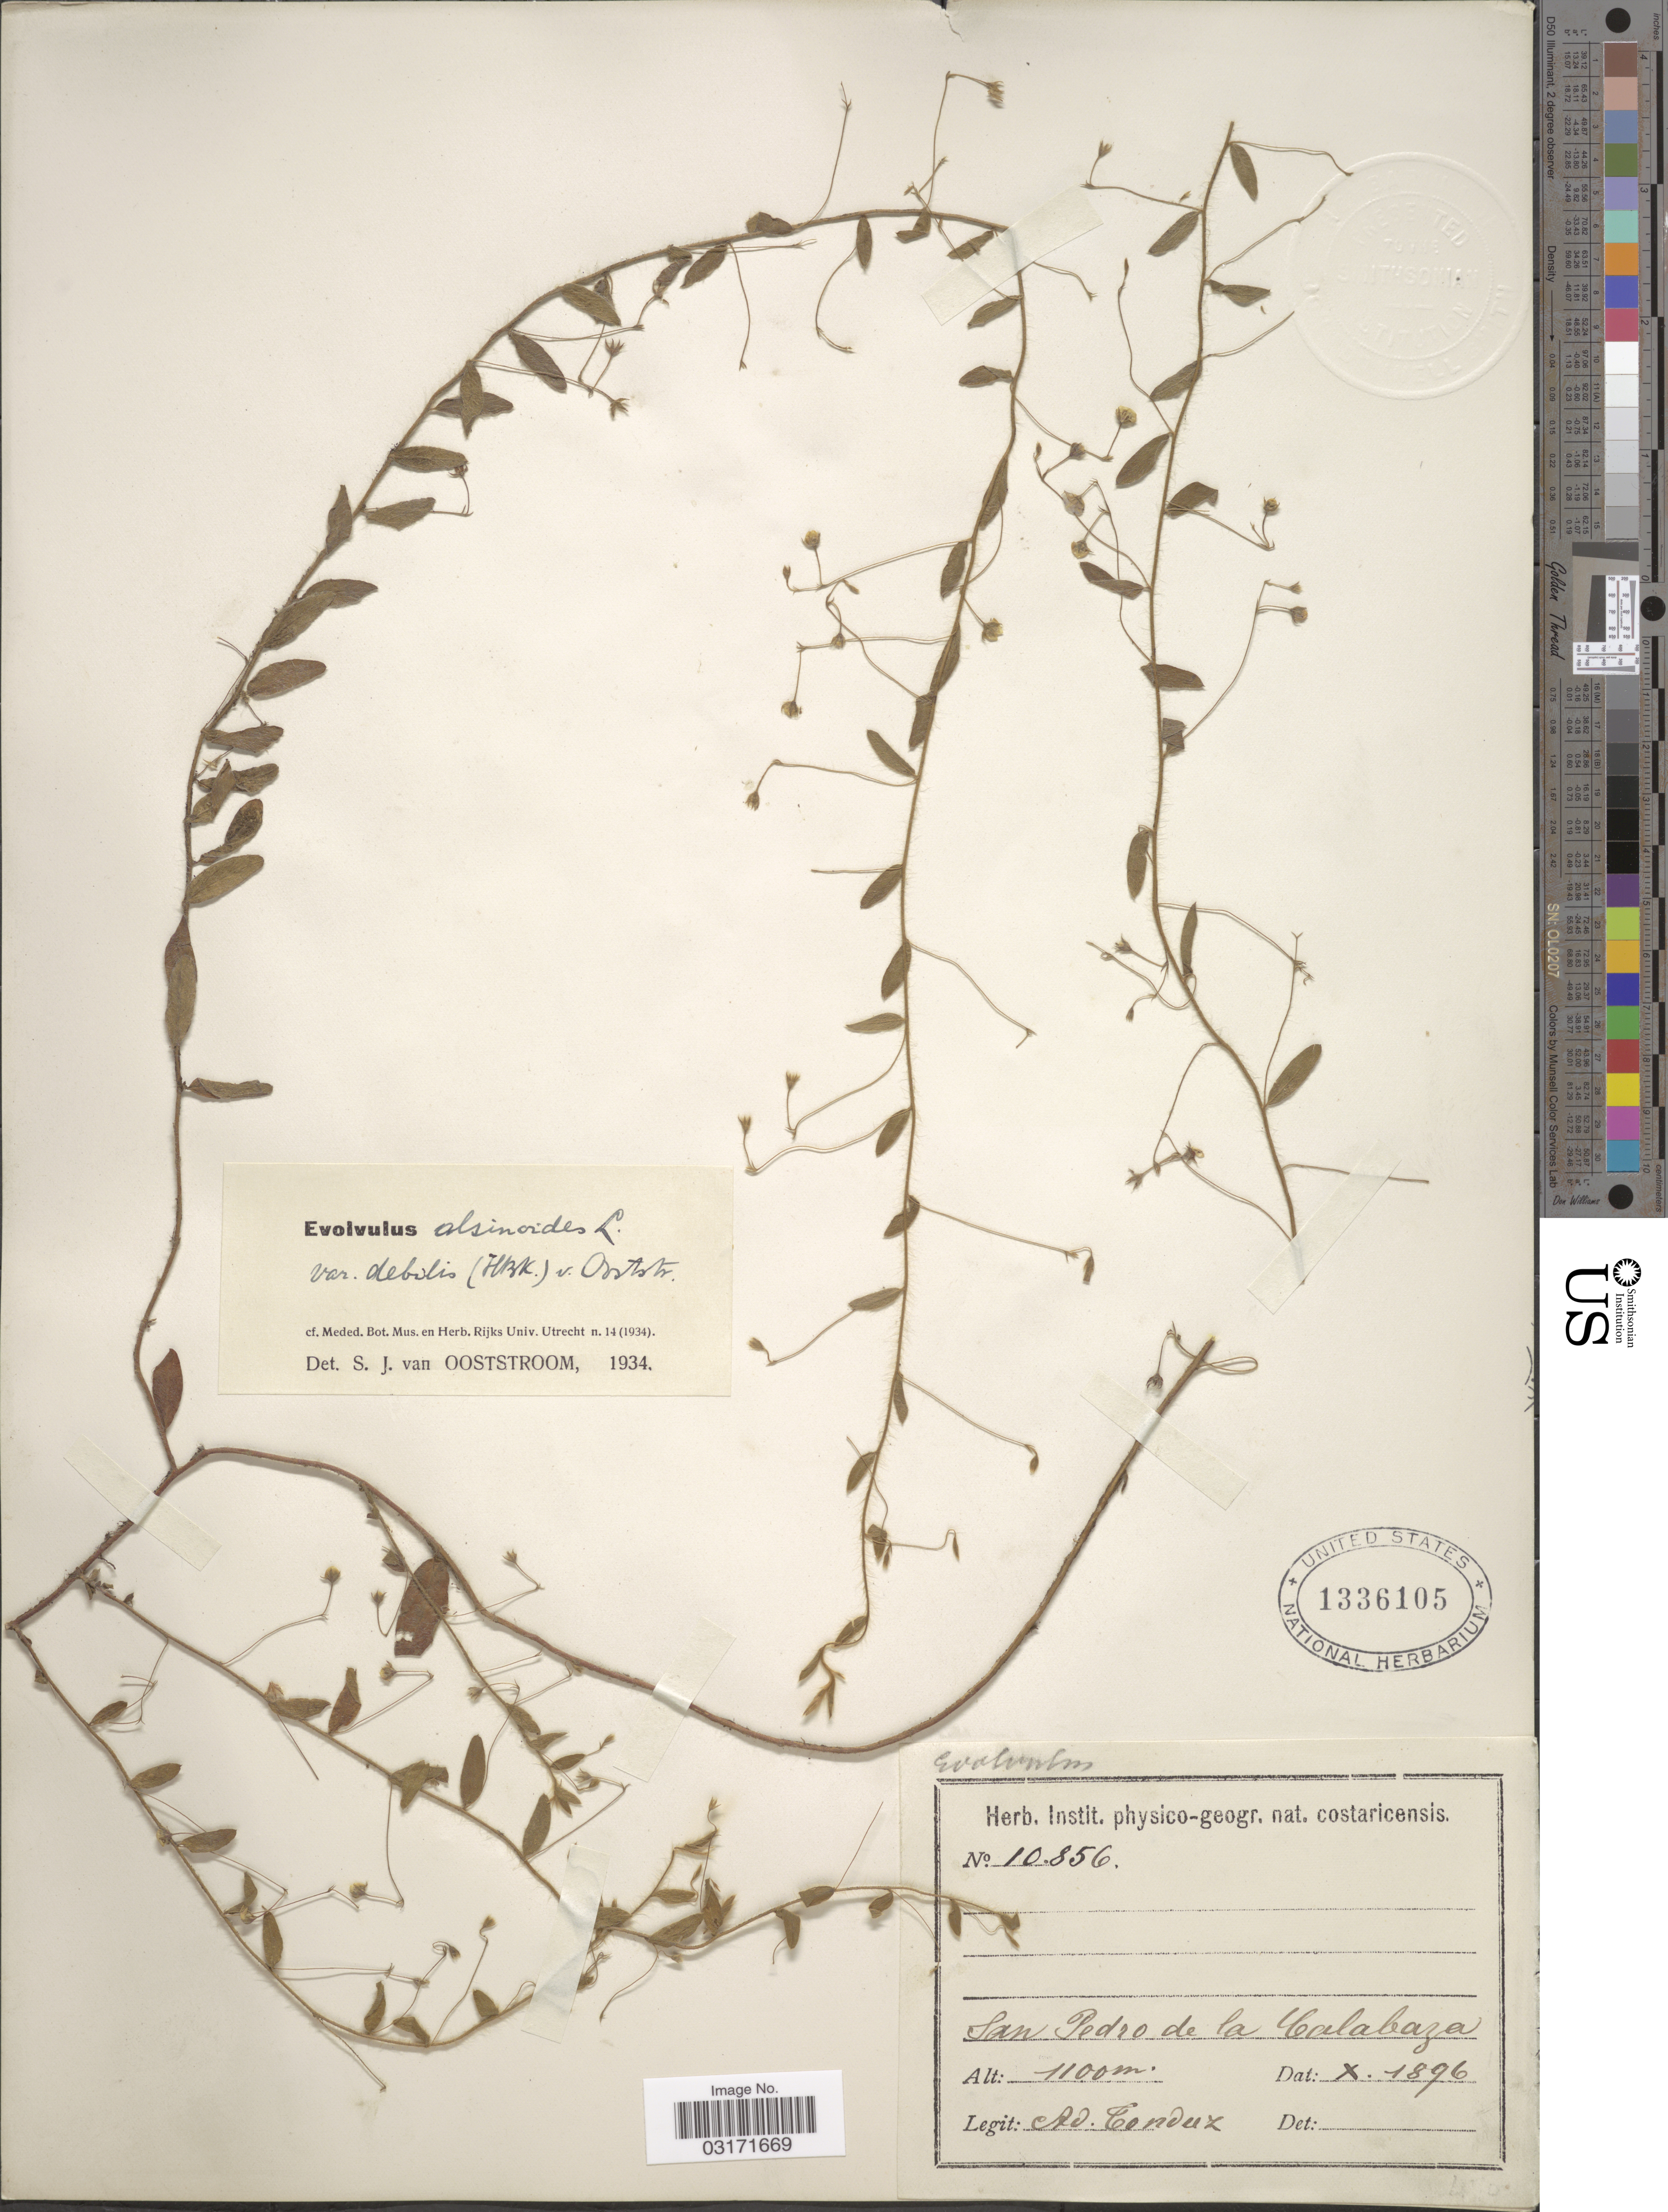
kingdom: Plantae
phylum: Tracheophyta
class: Magnoliopsida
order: Solanales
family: Convolvulaceae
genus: Evolvulus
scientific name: Evolvulus alsinoides var. debilis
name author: (Kunth) Ooststr.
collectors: A. Tonduz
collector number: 10856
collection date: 1896-10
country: Costa Rica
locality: San Pedro de la Calabaza.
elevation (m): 1100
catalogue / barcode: US 1336105